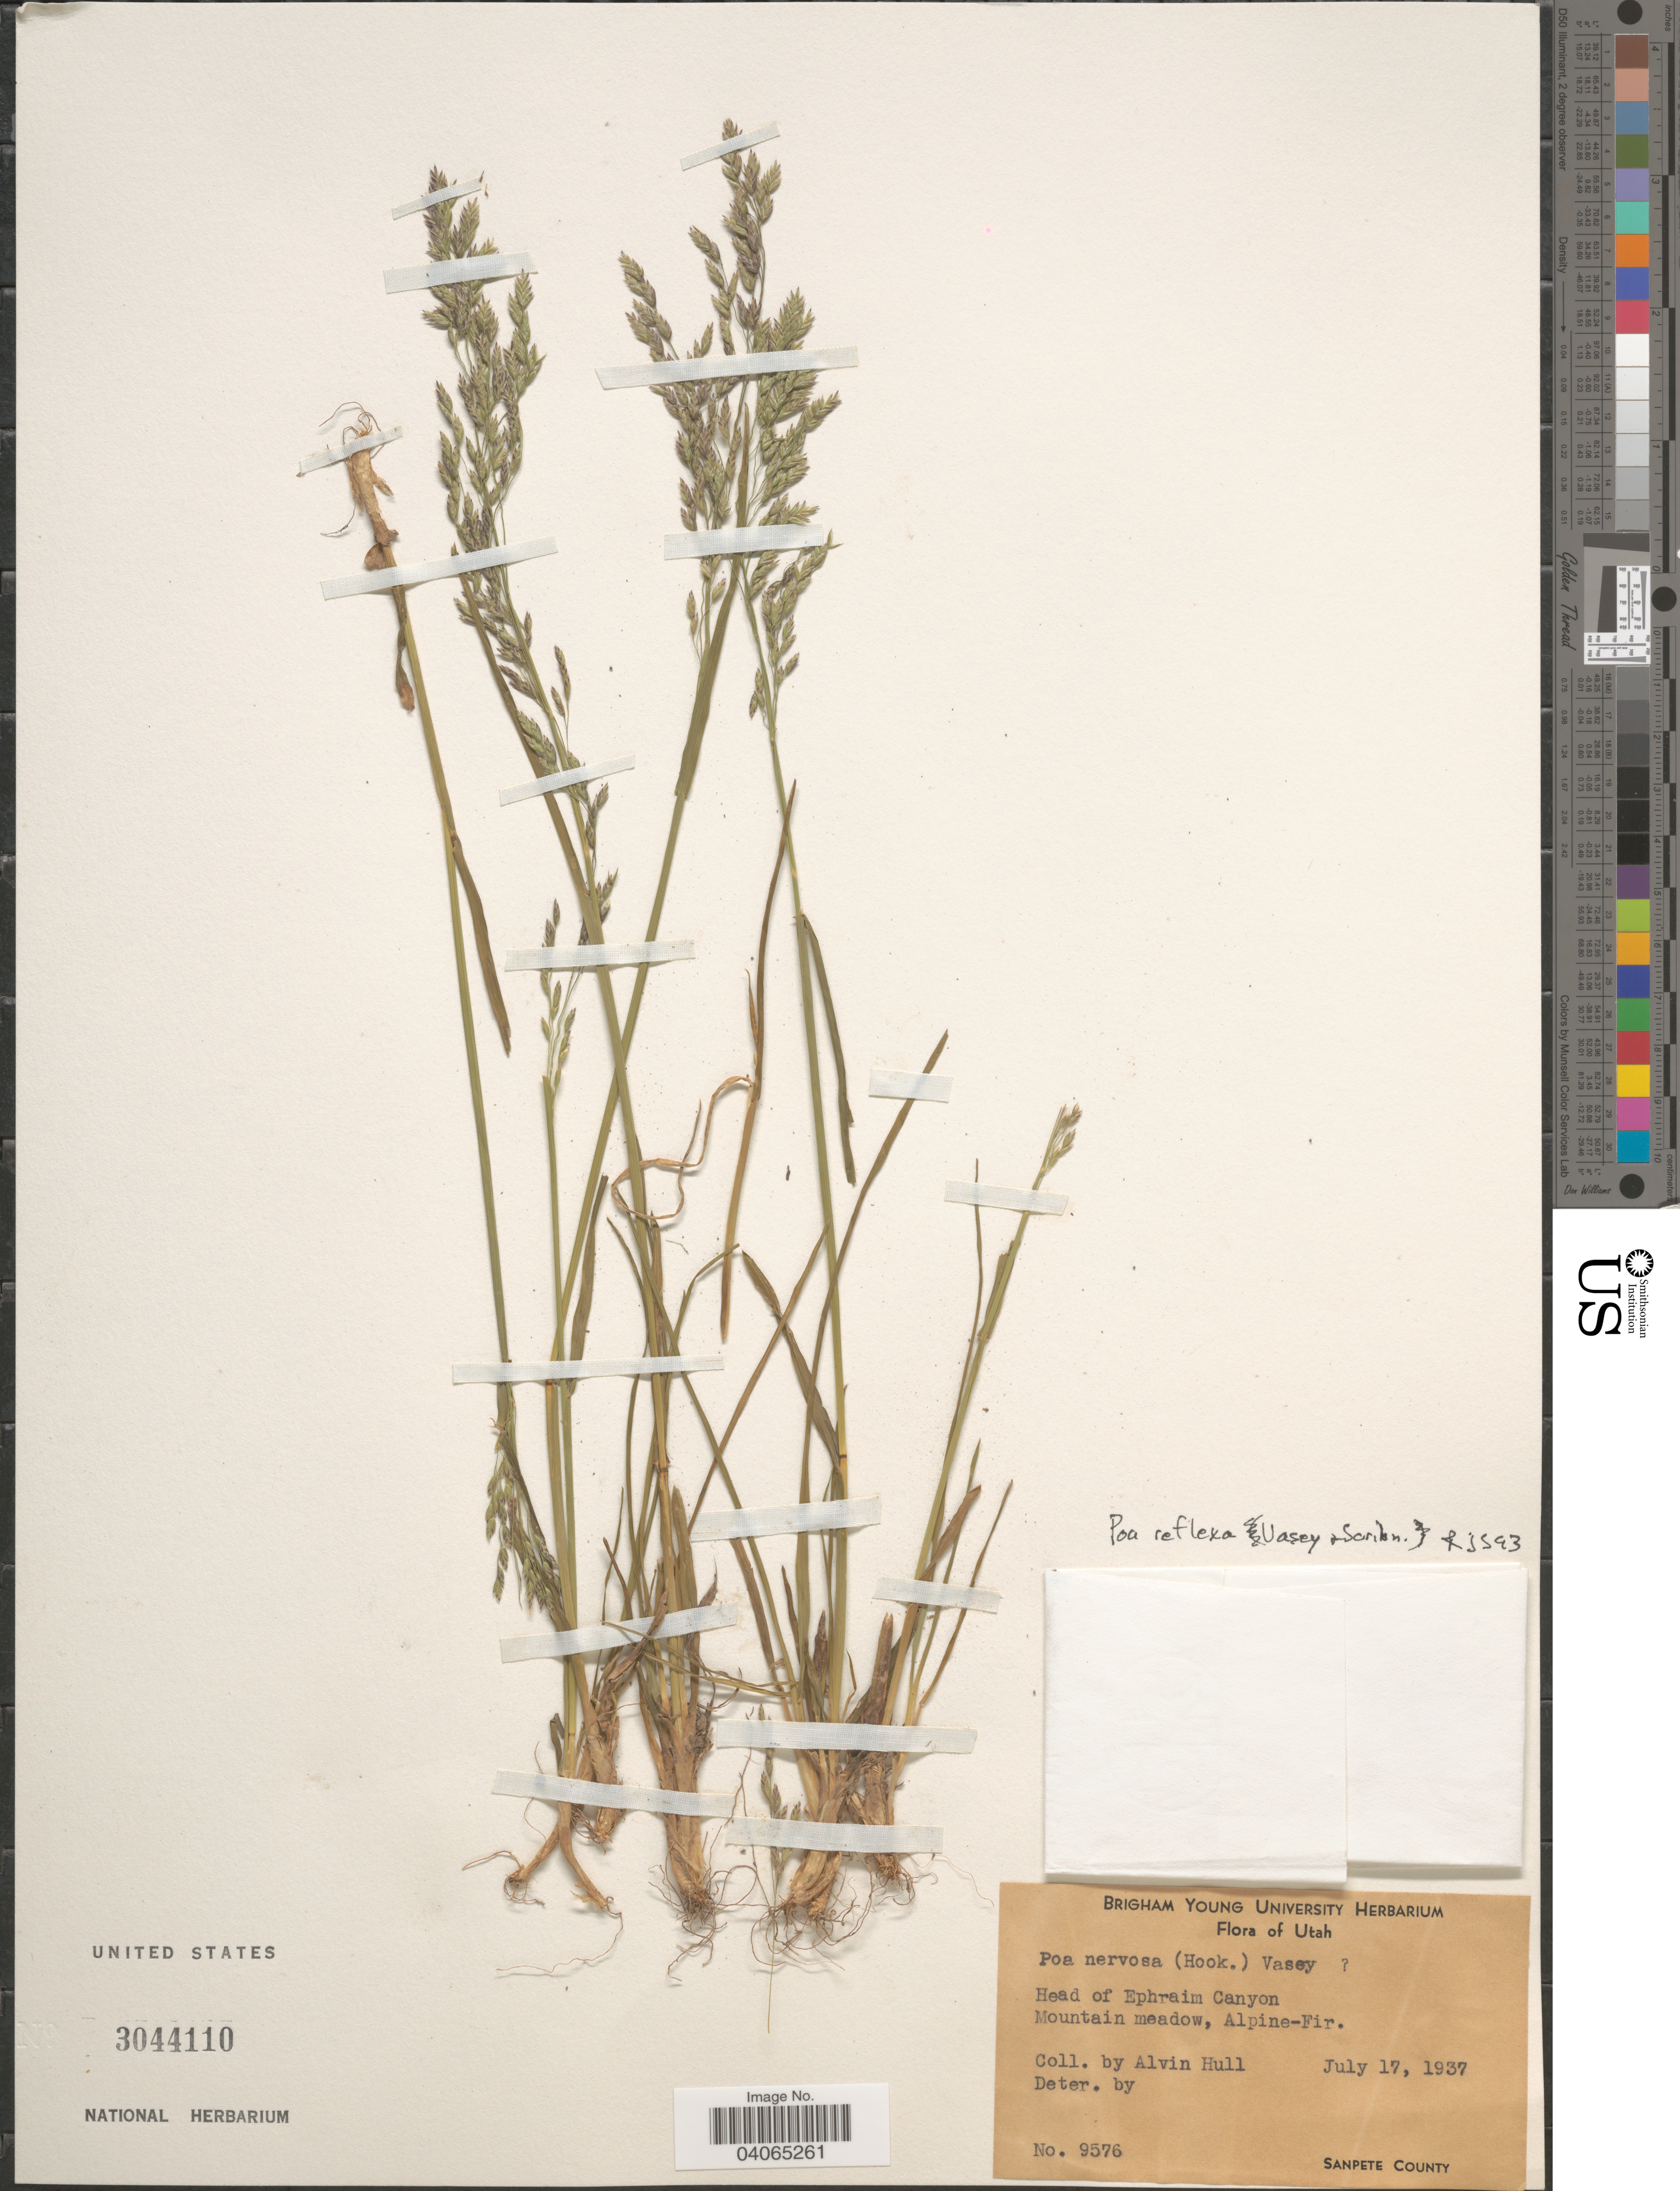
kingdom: Plantae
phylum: Tracheophyta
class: Liliopsida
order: Poales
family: Poaceae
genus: Poa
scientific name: Poa reflexa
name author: Vasey & Scribn.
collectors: A. Hull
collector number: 9576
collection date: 1937-07-17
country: United States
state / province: Utah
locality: Head of Ephraim Canyon. Mountain meadow, Alpine-Fir. Sanpete County.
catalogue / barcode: US 3044110